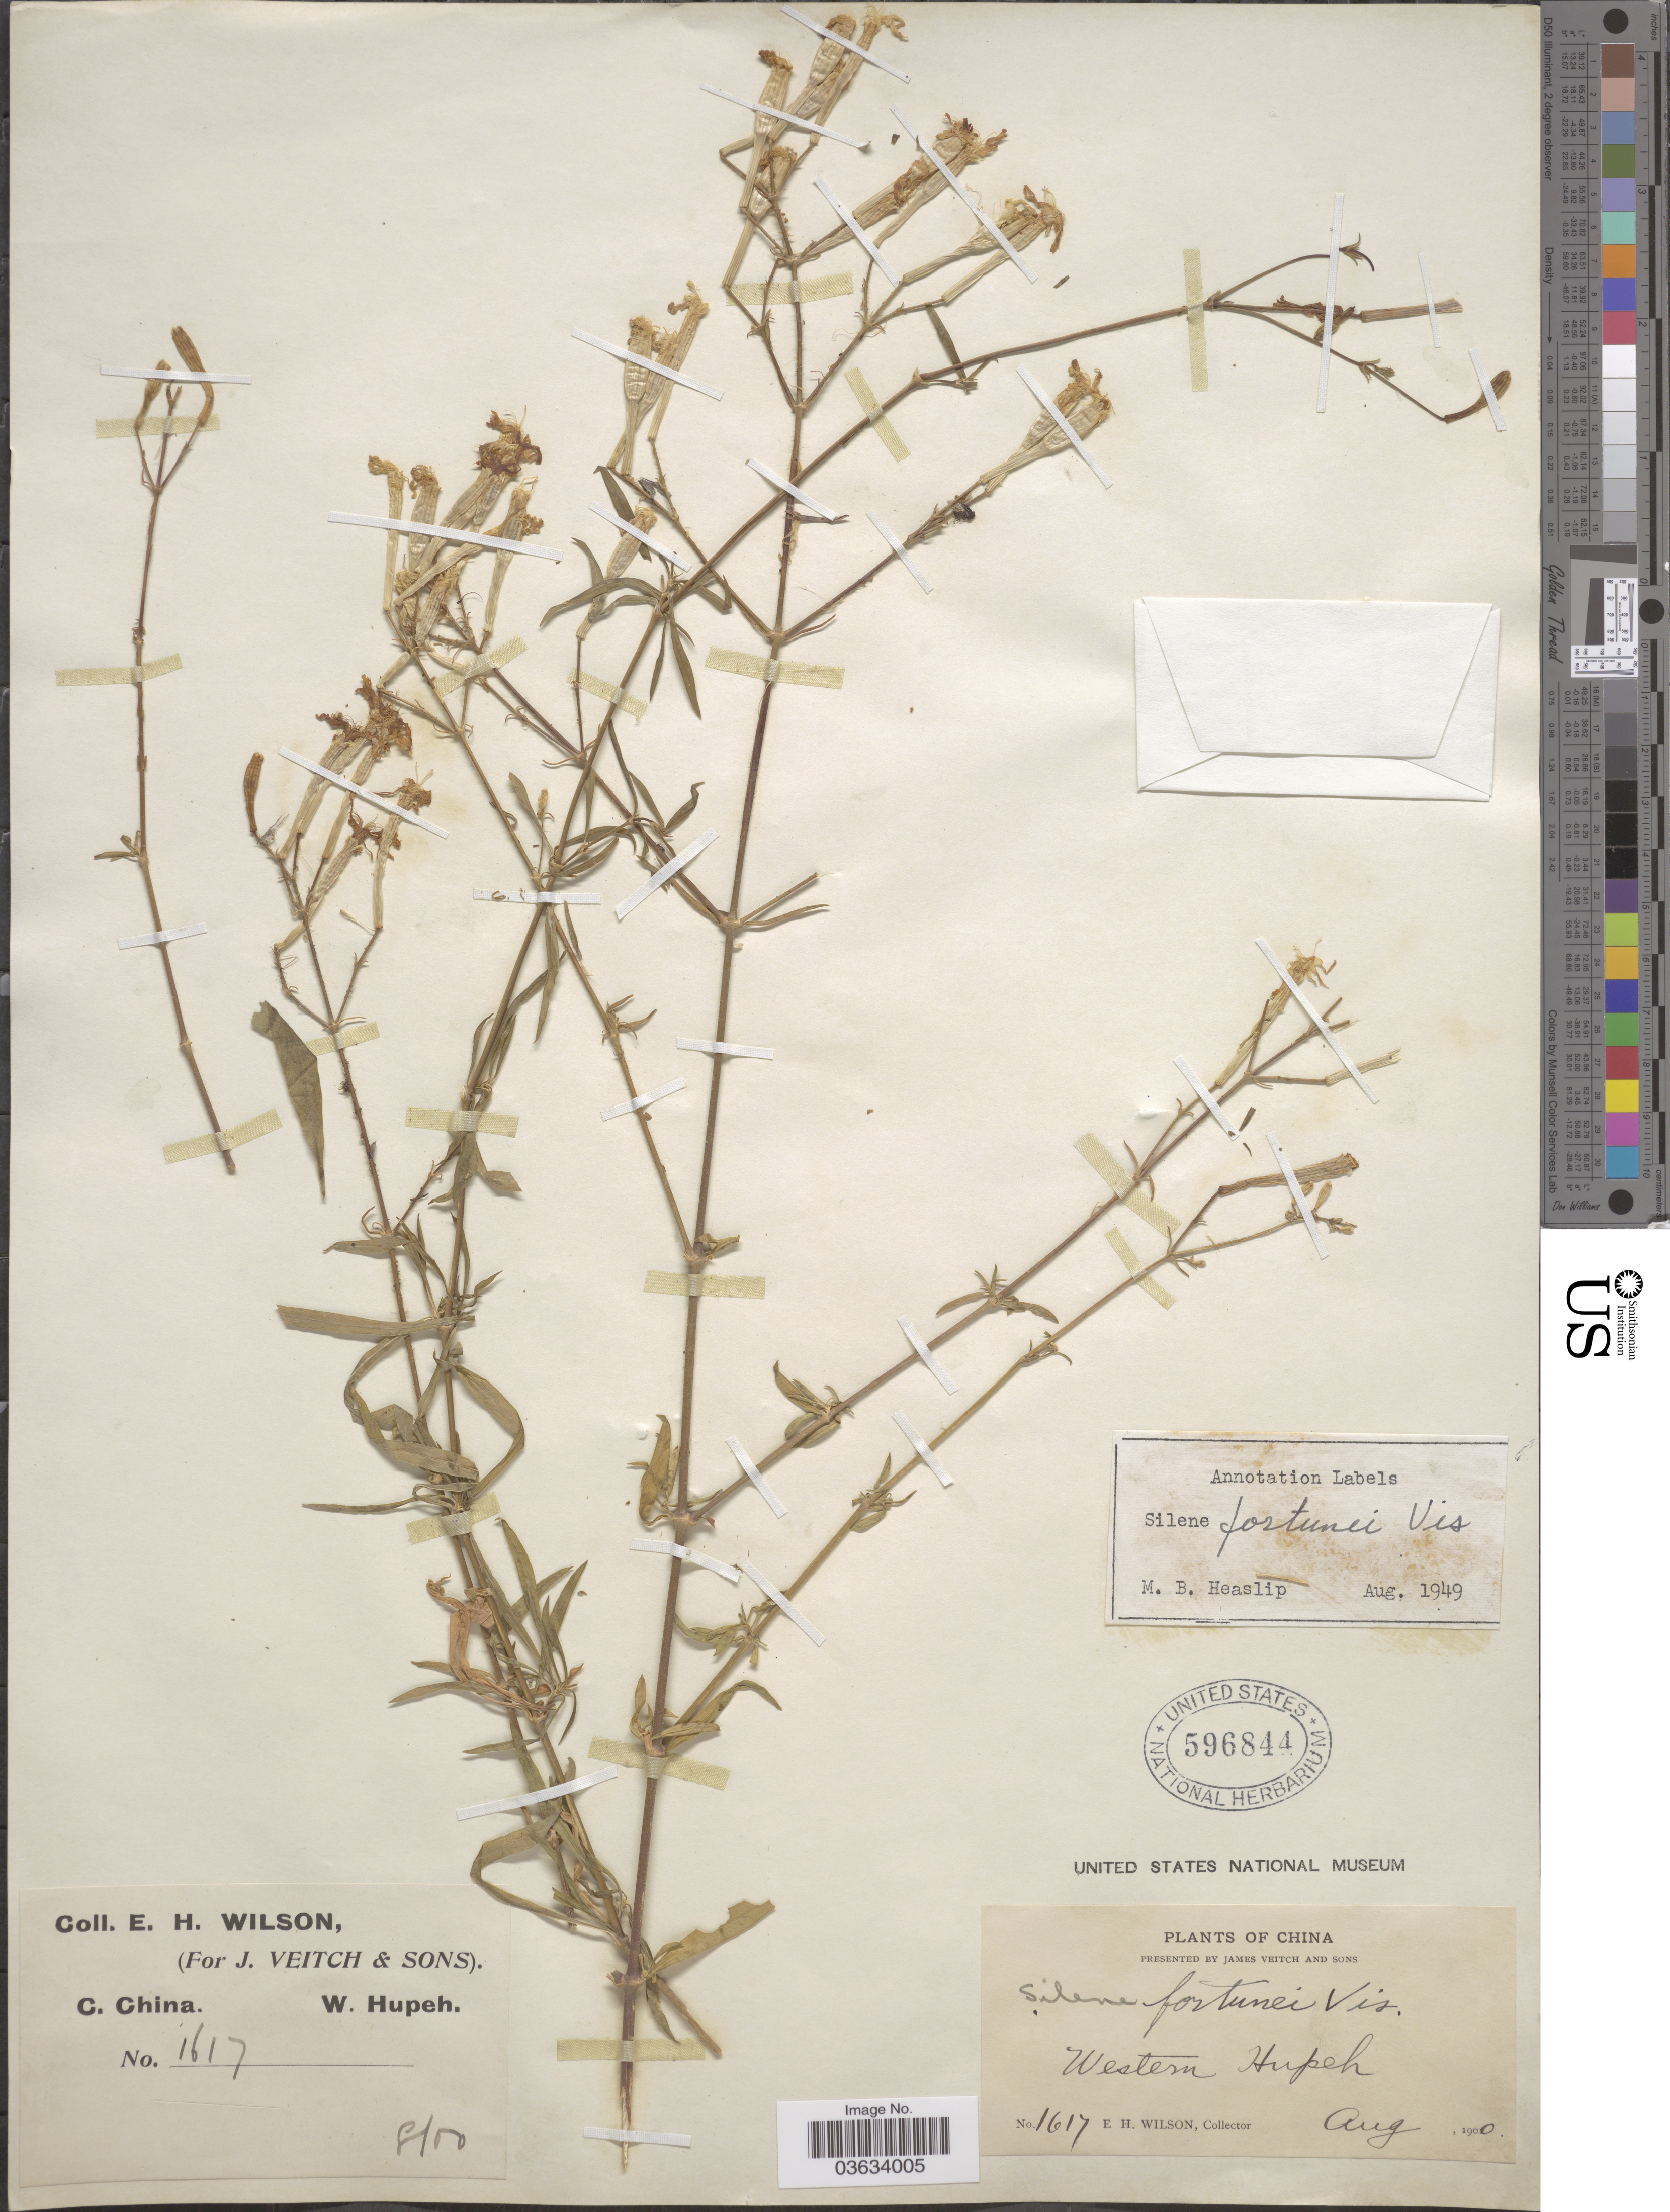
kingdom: Plantae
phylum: Tracheophyta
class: Magnoliopsida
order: Caryophyllales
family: Caryophyllaceae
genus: Silene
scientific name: Silene fortunei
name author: Vis.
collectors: E. Wilson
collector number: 1617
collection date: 1900-08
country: China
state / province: Hubei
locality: Western Hupeh. C. China.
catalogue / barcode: US 596844